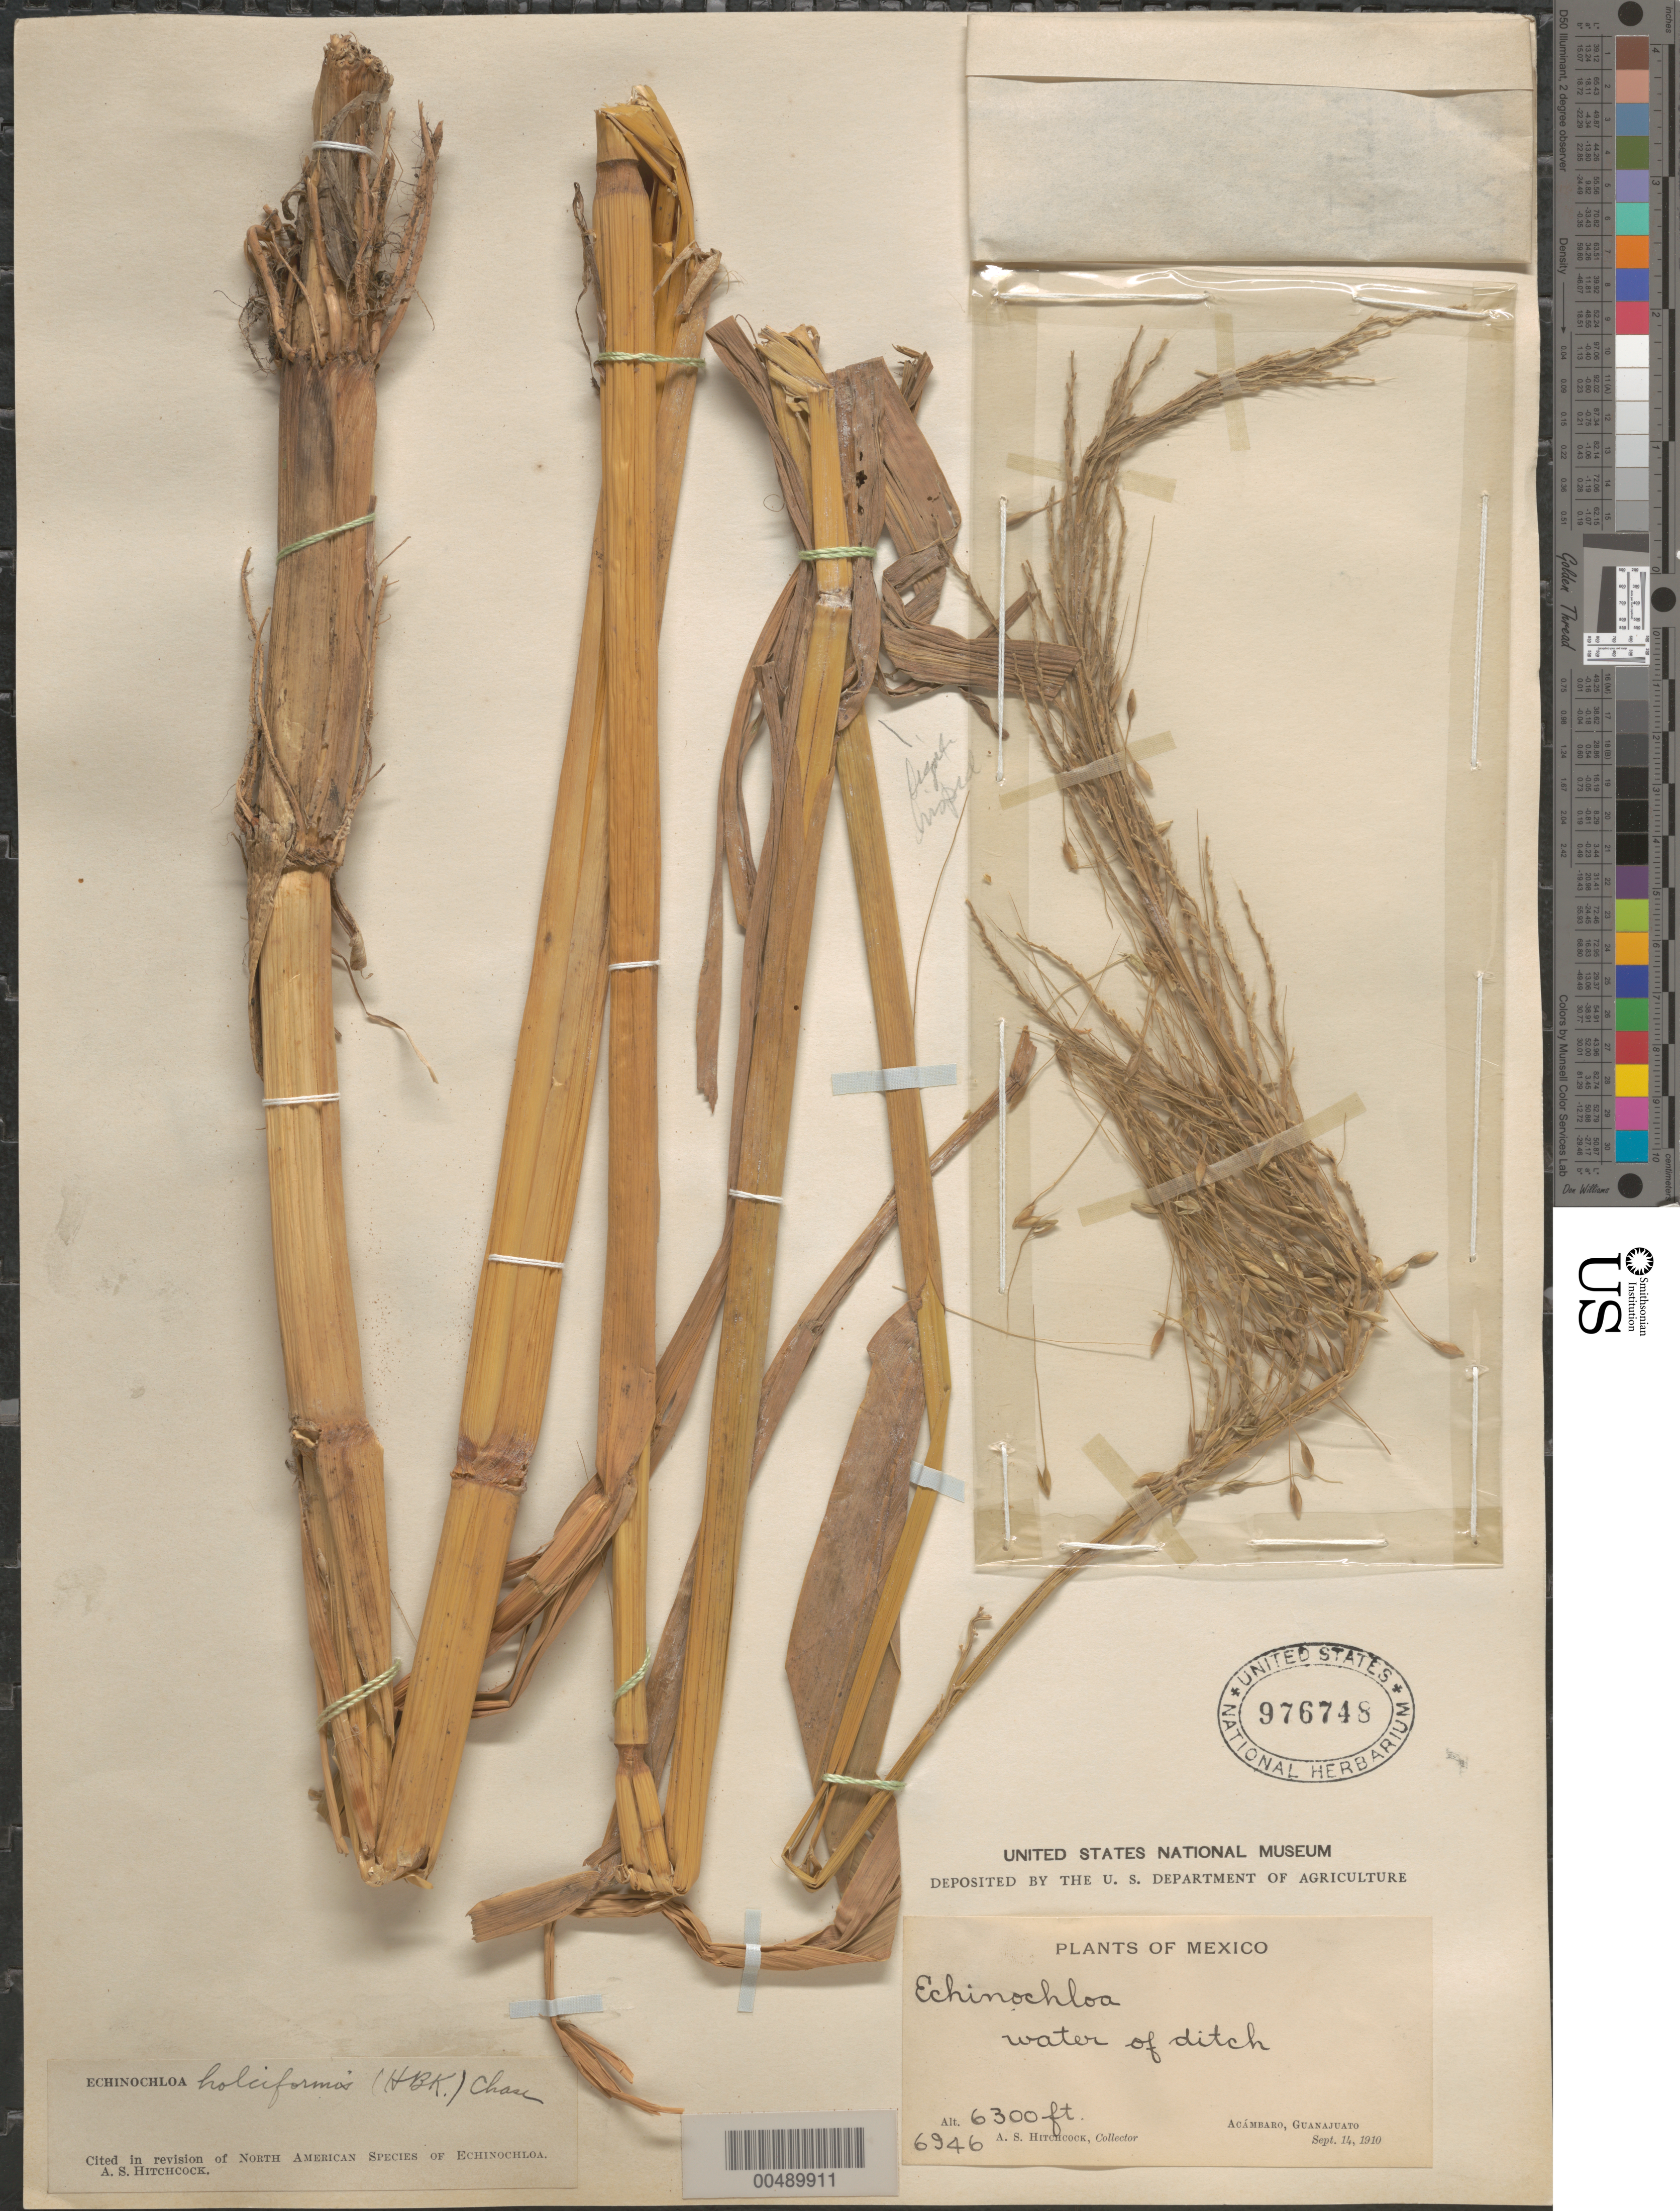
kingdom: Plantae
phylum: Tracheophyta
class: Liliopsida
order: Poales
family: Poaceae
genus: Echinochloa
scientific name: Echinochloa holciformis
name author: (Kunth) Chase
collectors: A. S. Hitchcock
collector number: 6946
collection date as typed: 14 Sep 1910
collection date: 1910-09-14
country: Mexico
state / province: Guanajuato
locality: Acámbaro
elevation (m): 1920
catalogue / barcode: US 976748